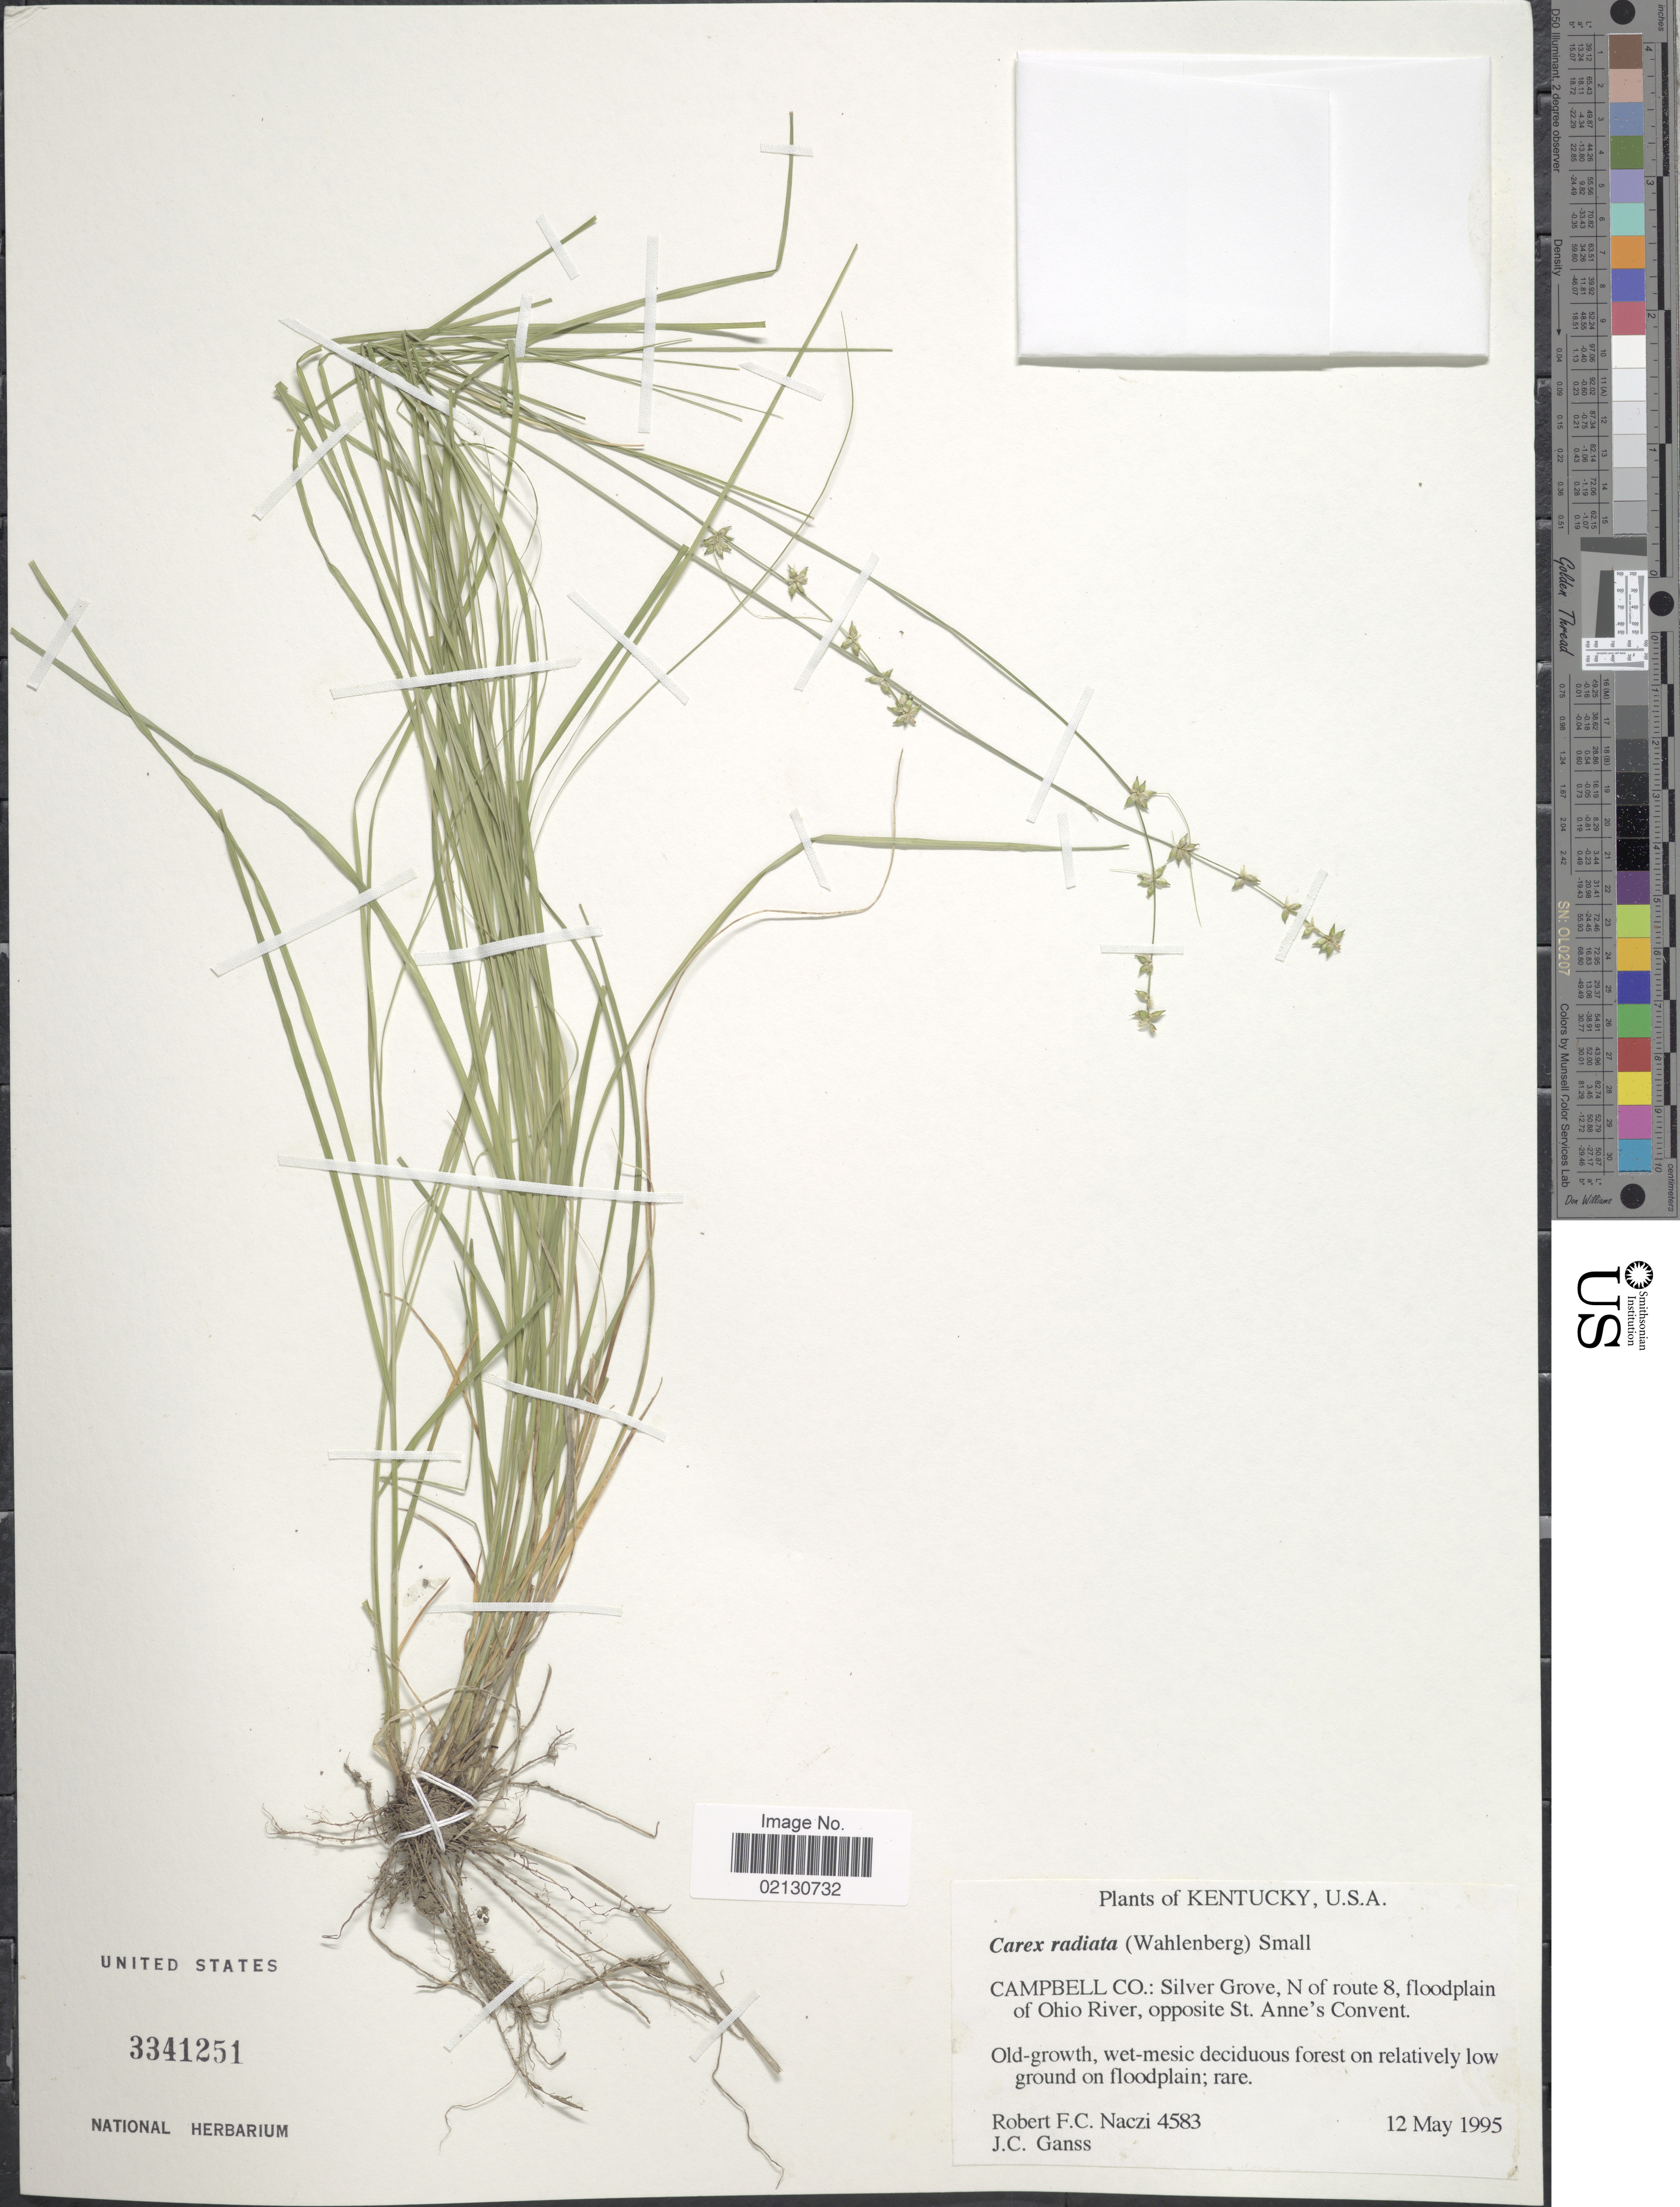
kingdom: Plantae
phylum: Tracheophyta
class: Liliopsida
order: Poales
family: Cyperaceae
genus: Carex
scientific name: Carex radiata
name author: (Wahlenb.) Small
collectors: R. F. C. Naczi & J. Ganss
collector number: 4583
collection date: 1995-05-12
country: United States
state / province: Kentucky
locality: Campbell Co.: Silver Grove, N of route 8, floodplain of Ohio River, opposite St. Anne's Convent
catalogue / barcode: US 3341251